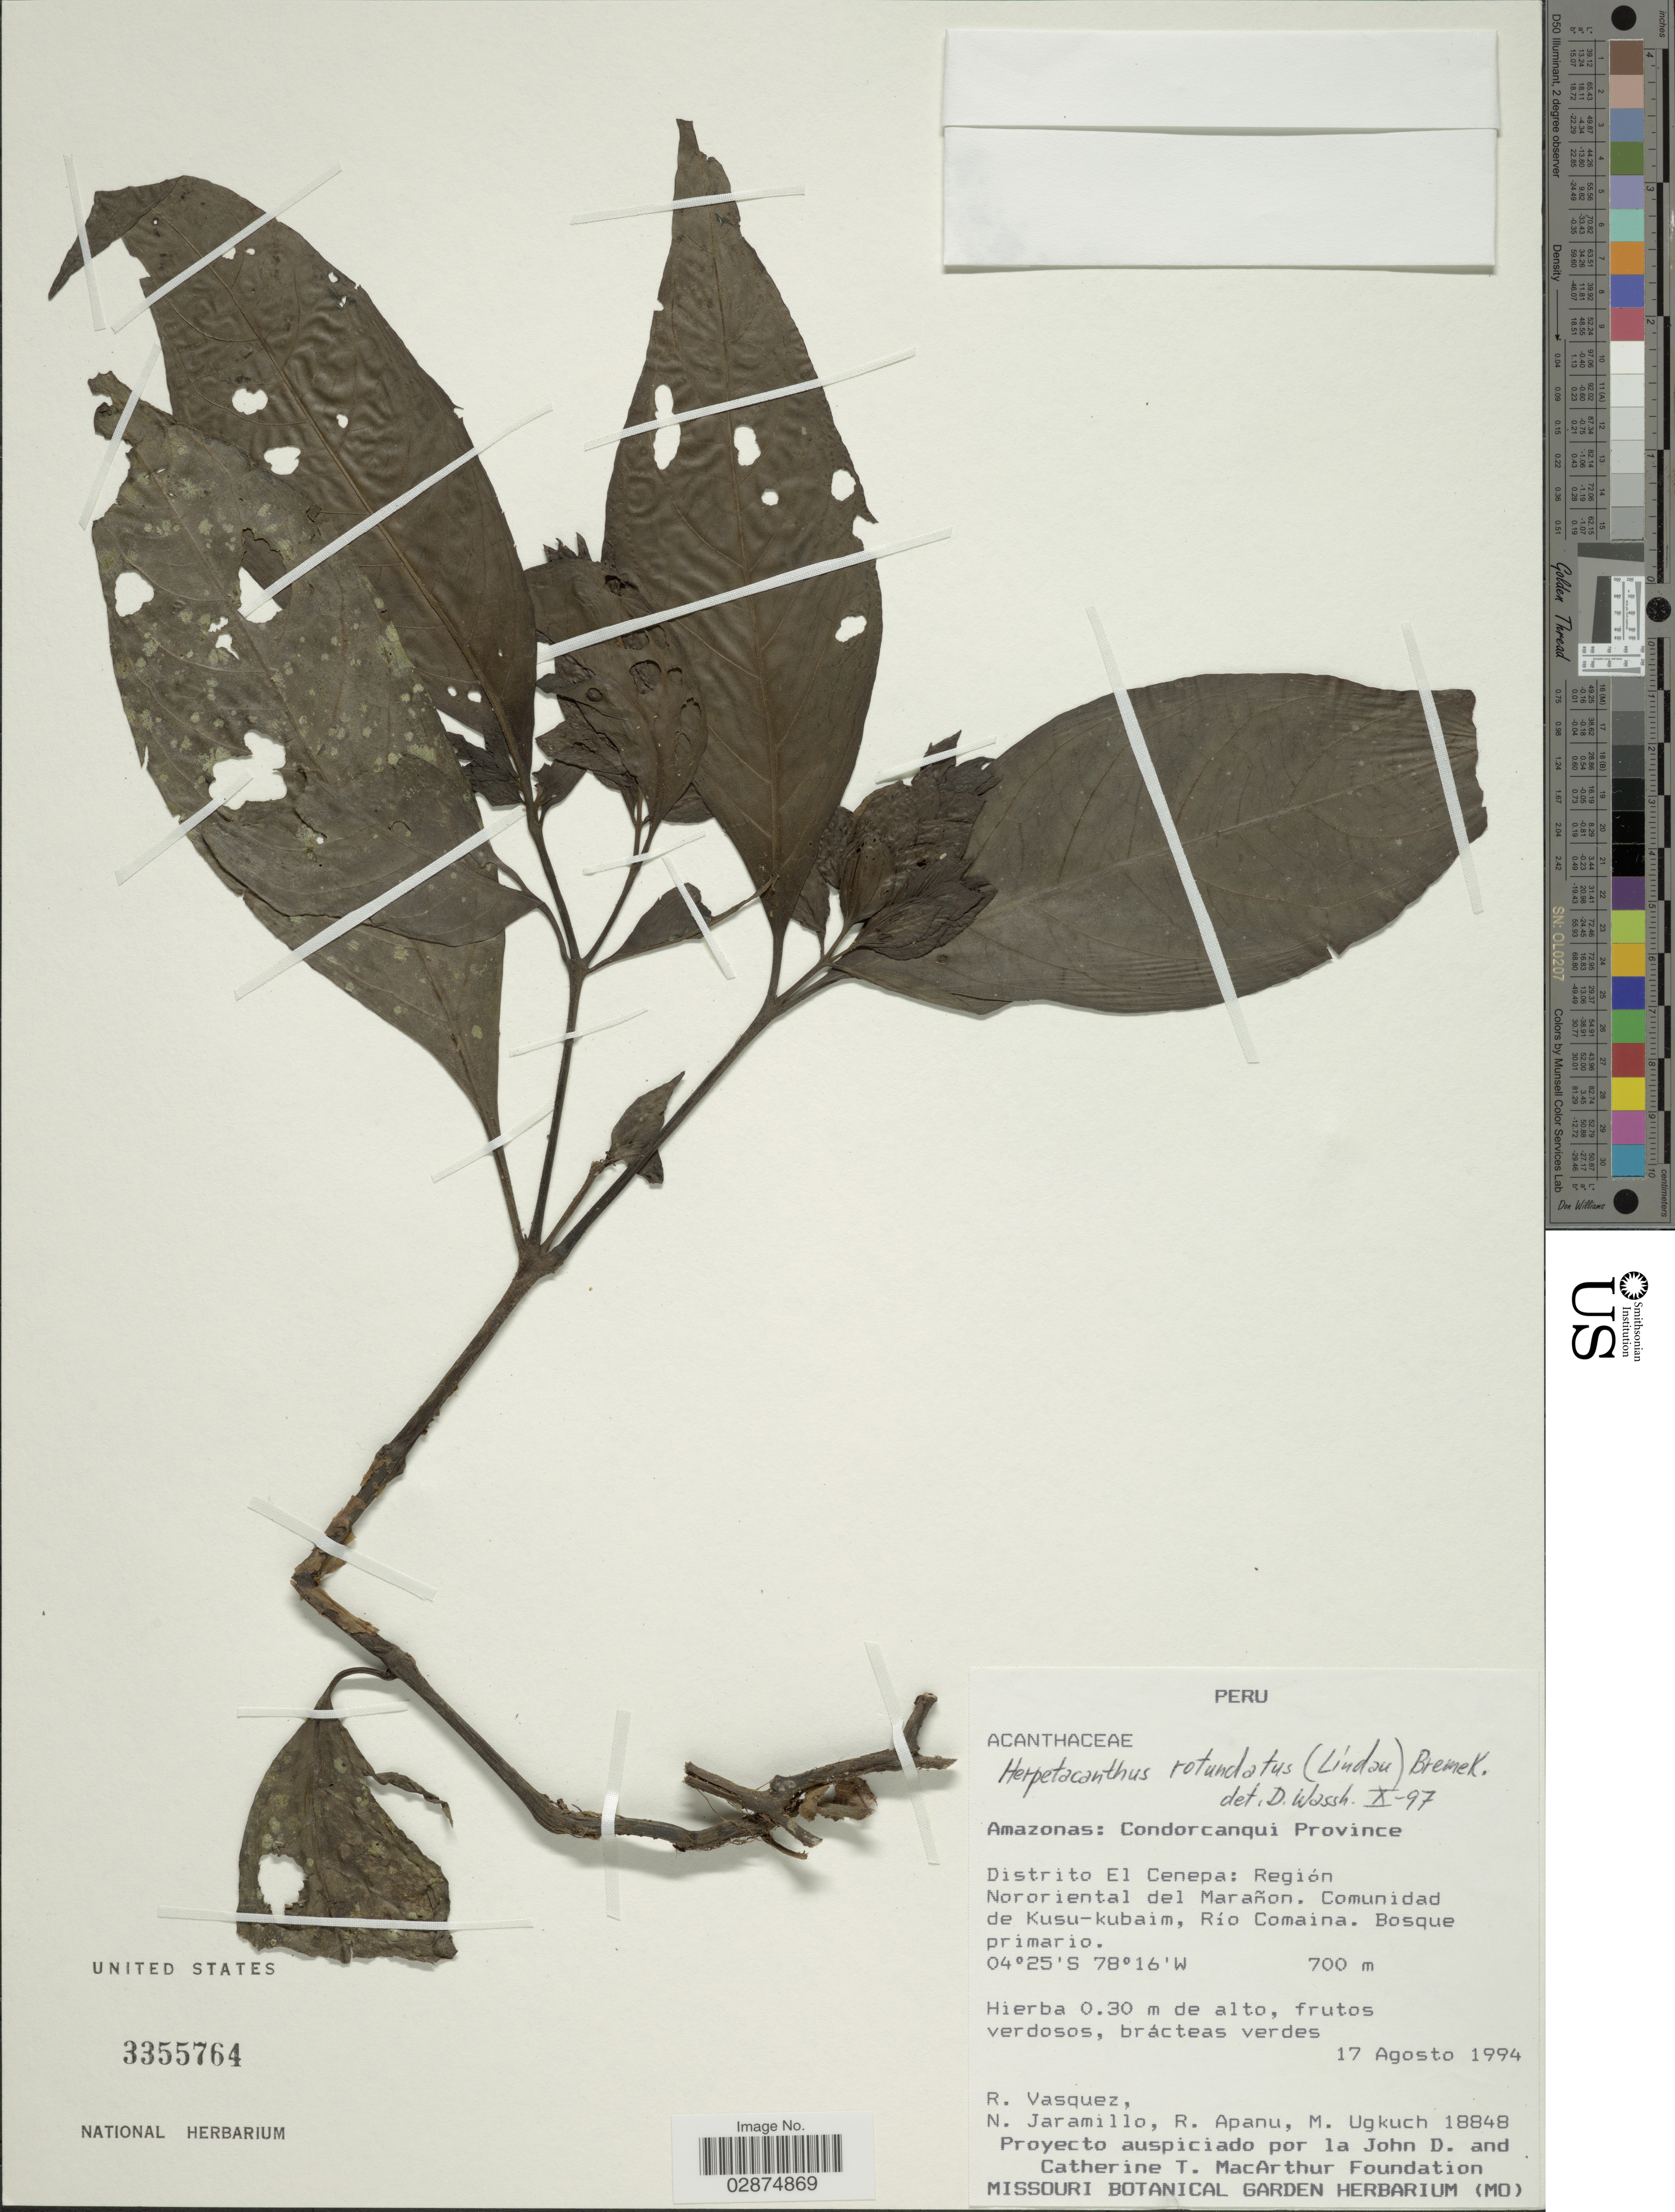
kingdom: Plantae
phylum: Tracheophyta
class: Magnoliopsida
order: Lamiales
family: Acanthaceae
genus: Herpetacanthus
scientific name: Herpetacanthus rotundatus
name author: (Lindau) Bremek.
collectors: R. Vasquez, N. Jaramillo, R. Apanu & M. Ugkuch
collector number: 18848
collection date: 1994-08-17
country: Peru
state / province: Amazonas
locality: Condorcanqui Province. Distrito El Cenepa: Región Nororiental del Marañon. Comunidad de Kusu-kubaim. río Comaina.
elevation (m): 700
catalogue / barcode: US 3355764